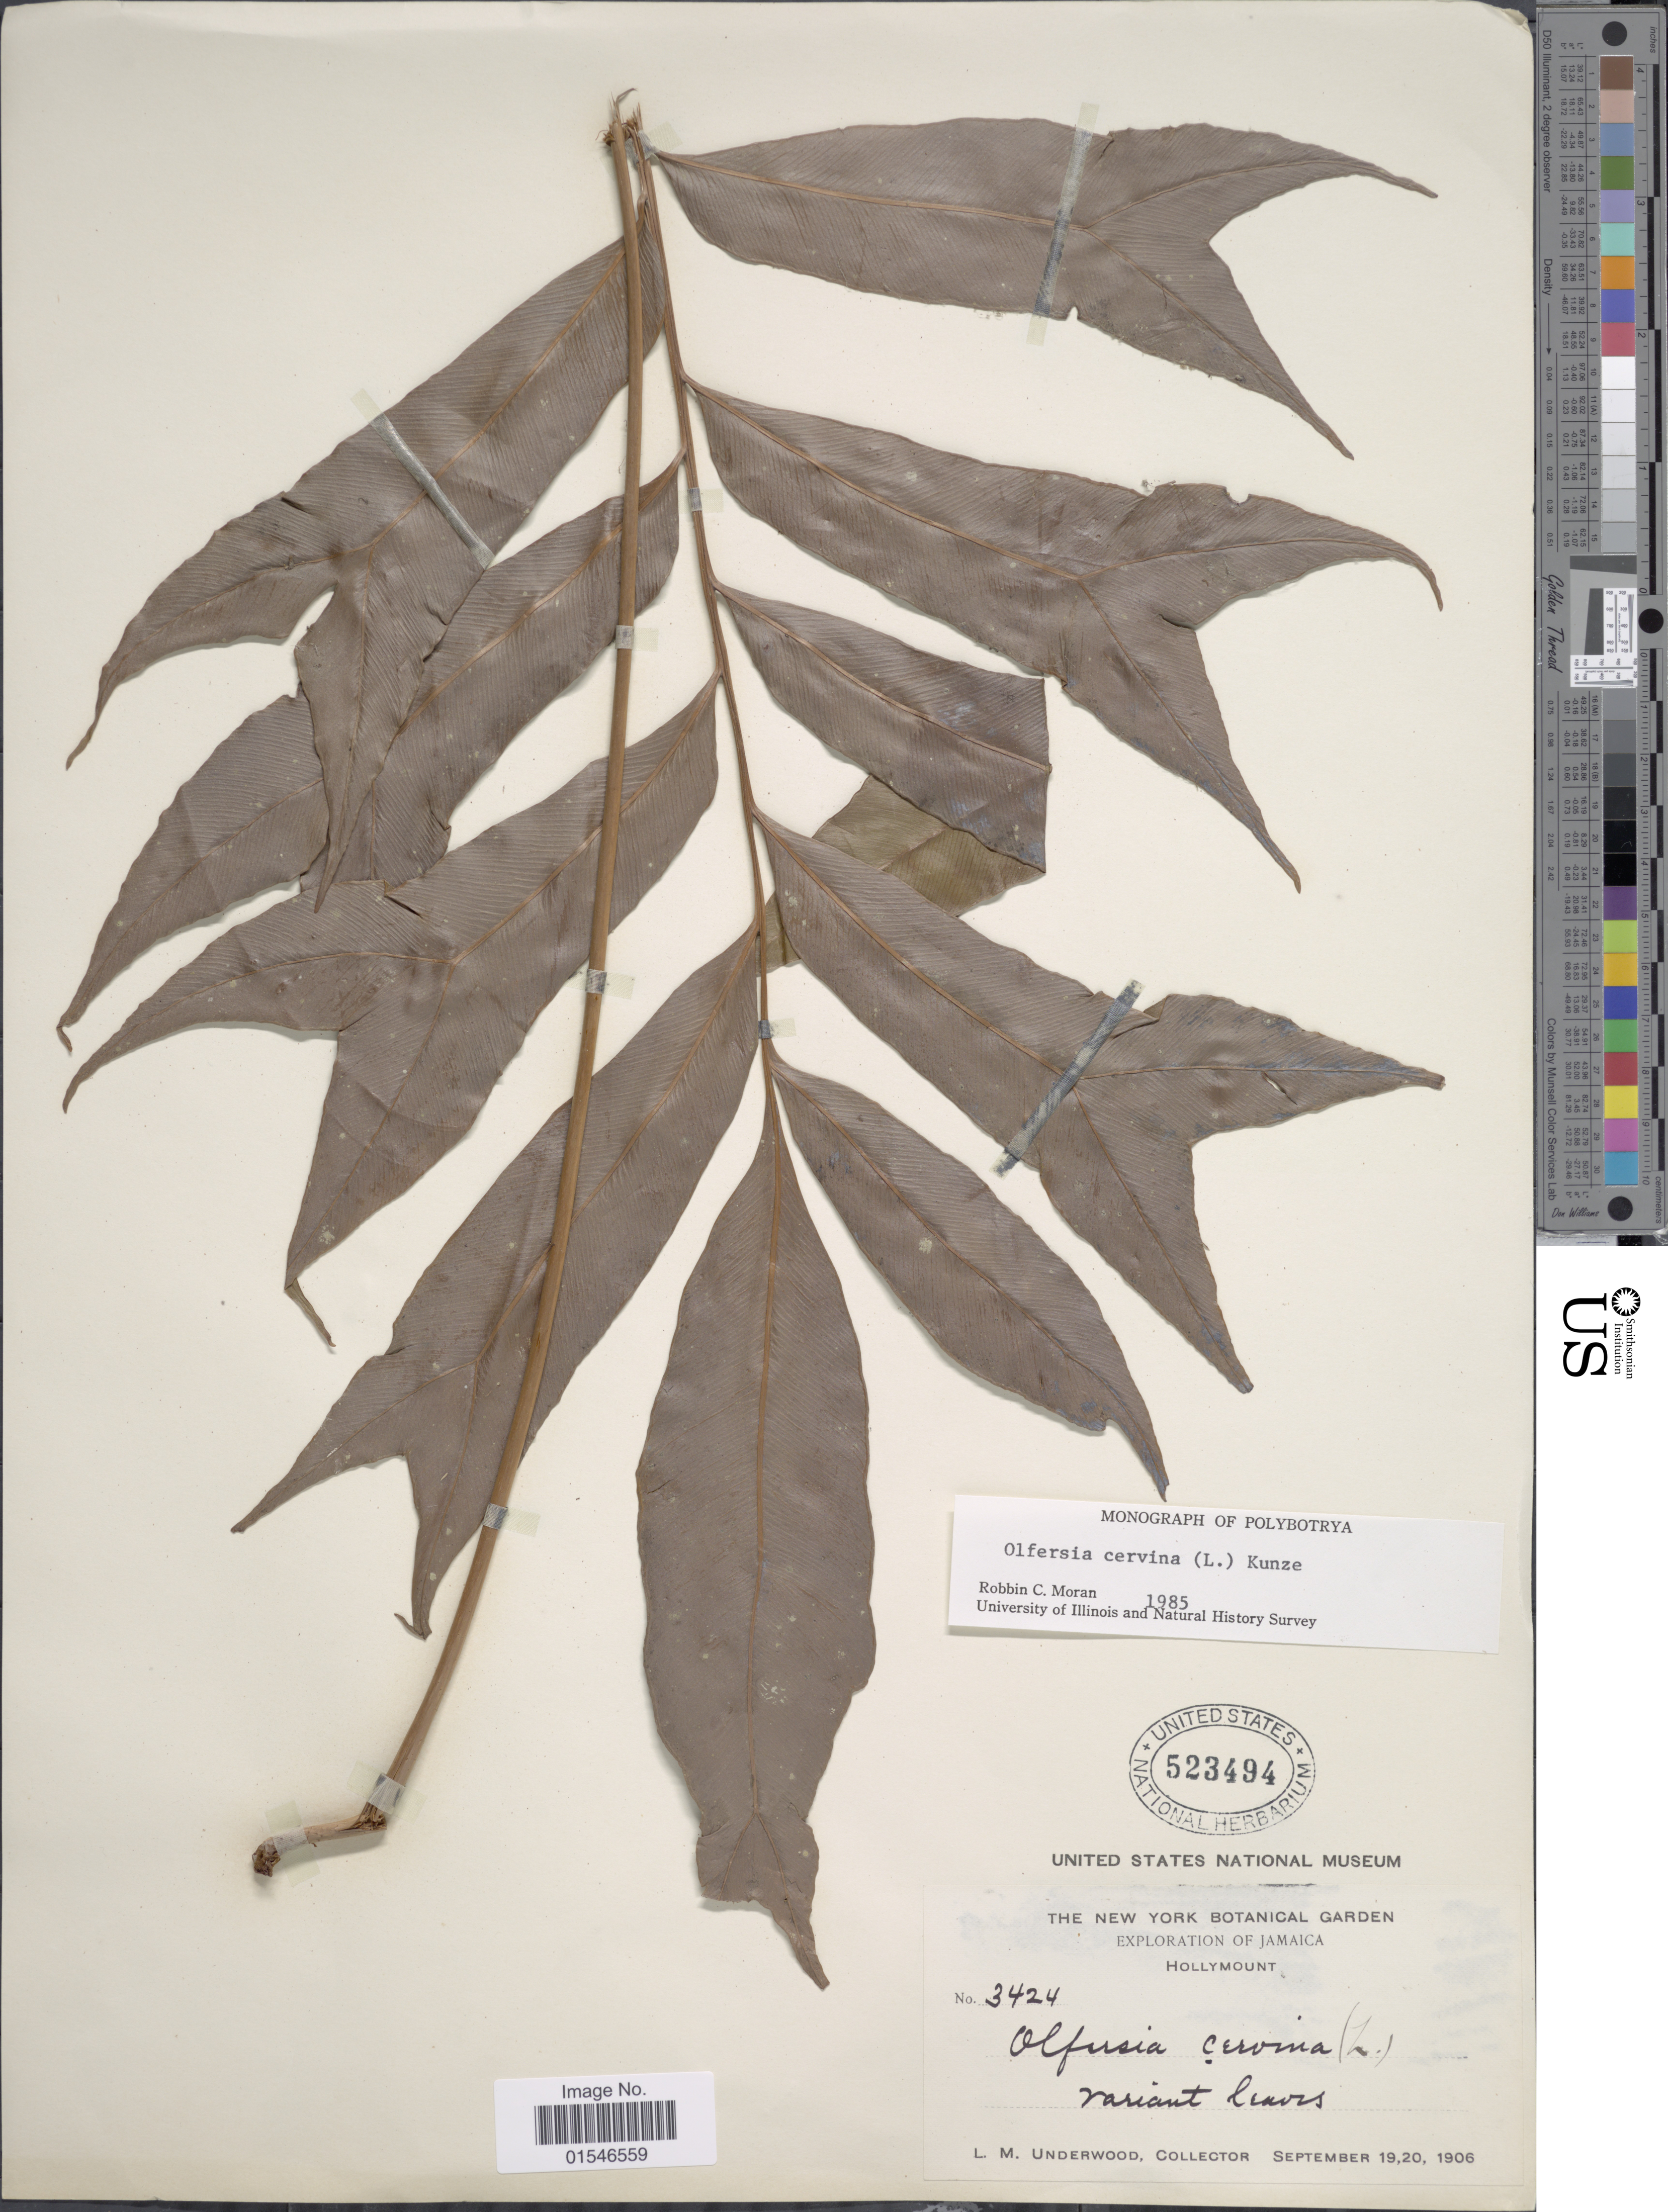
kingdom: Plantae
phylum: Tracheophyta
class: Polypodiopsida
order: Polypodiales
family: Dryopteridaceae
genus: Olfersia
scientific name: Olfersia cervina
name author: (L.) Kunze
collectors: L. M. Underwood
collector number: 3424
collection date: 1906-09-19/1906-09-20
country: Jamaica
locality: Hollymount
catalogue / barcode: US 523494